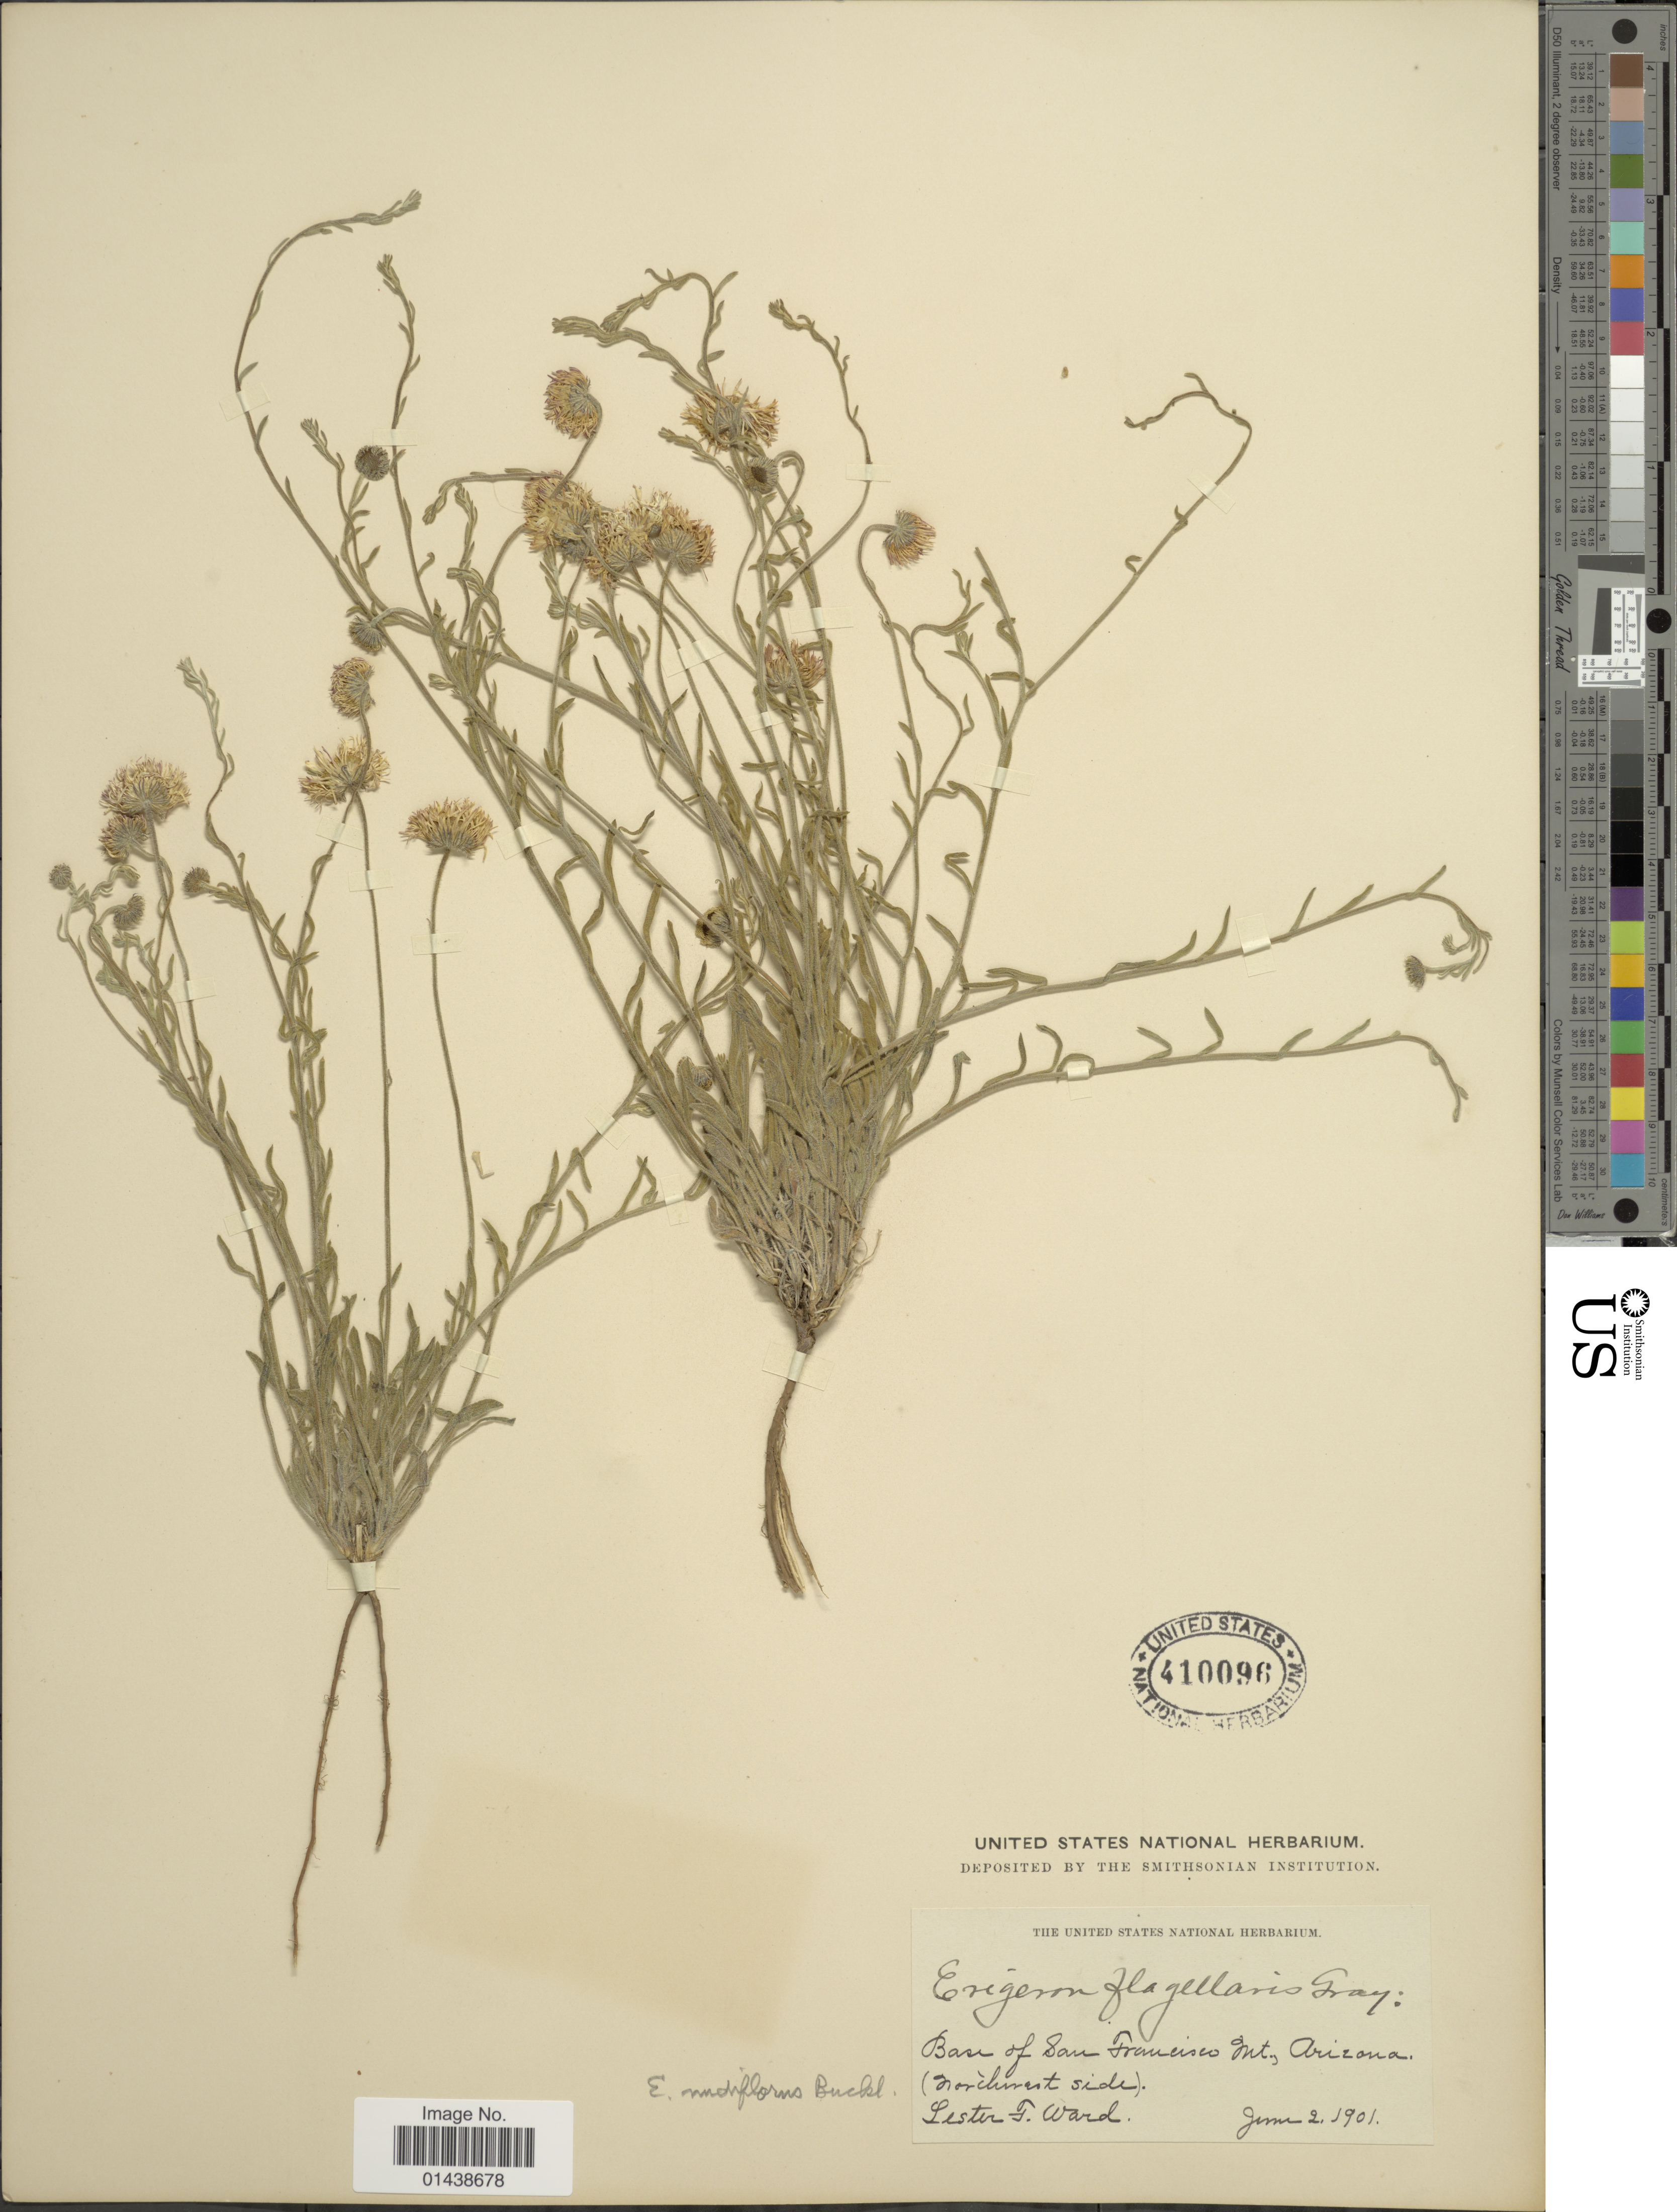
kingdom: Plantae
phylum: Tracheophyta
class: Magnoliopsida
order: Asterales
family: Asteraceae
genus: Erigeron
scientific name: Erigeron nudiflorus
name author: Buckley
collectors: L. F. Ward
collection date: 1901-06-02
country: United States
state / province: Arizona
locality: Base of San Francisco Mt. (northwest side)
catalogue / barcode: US 410096